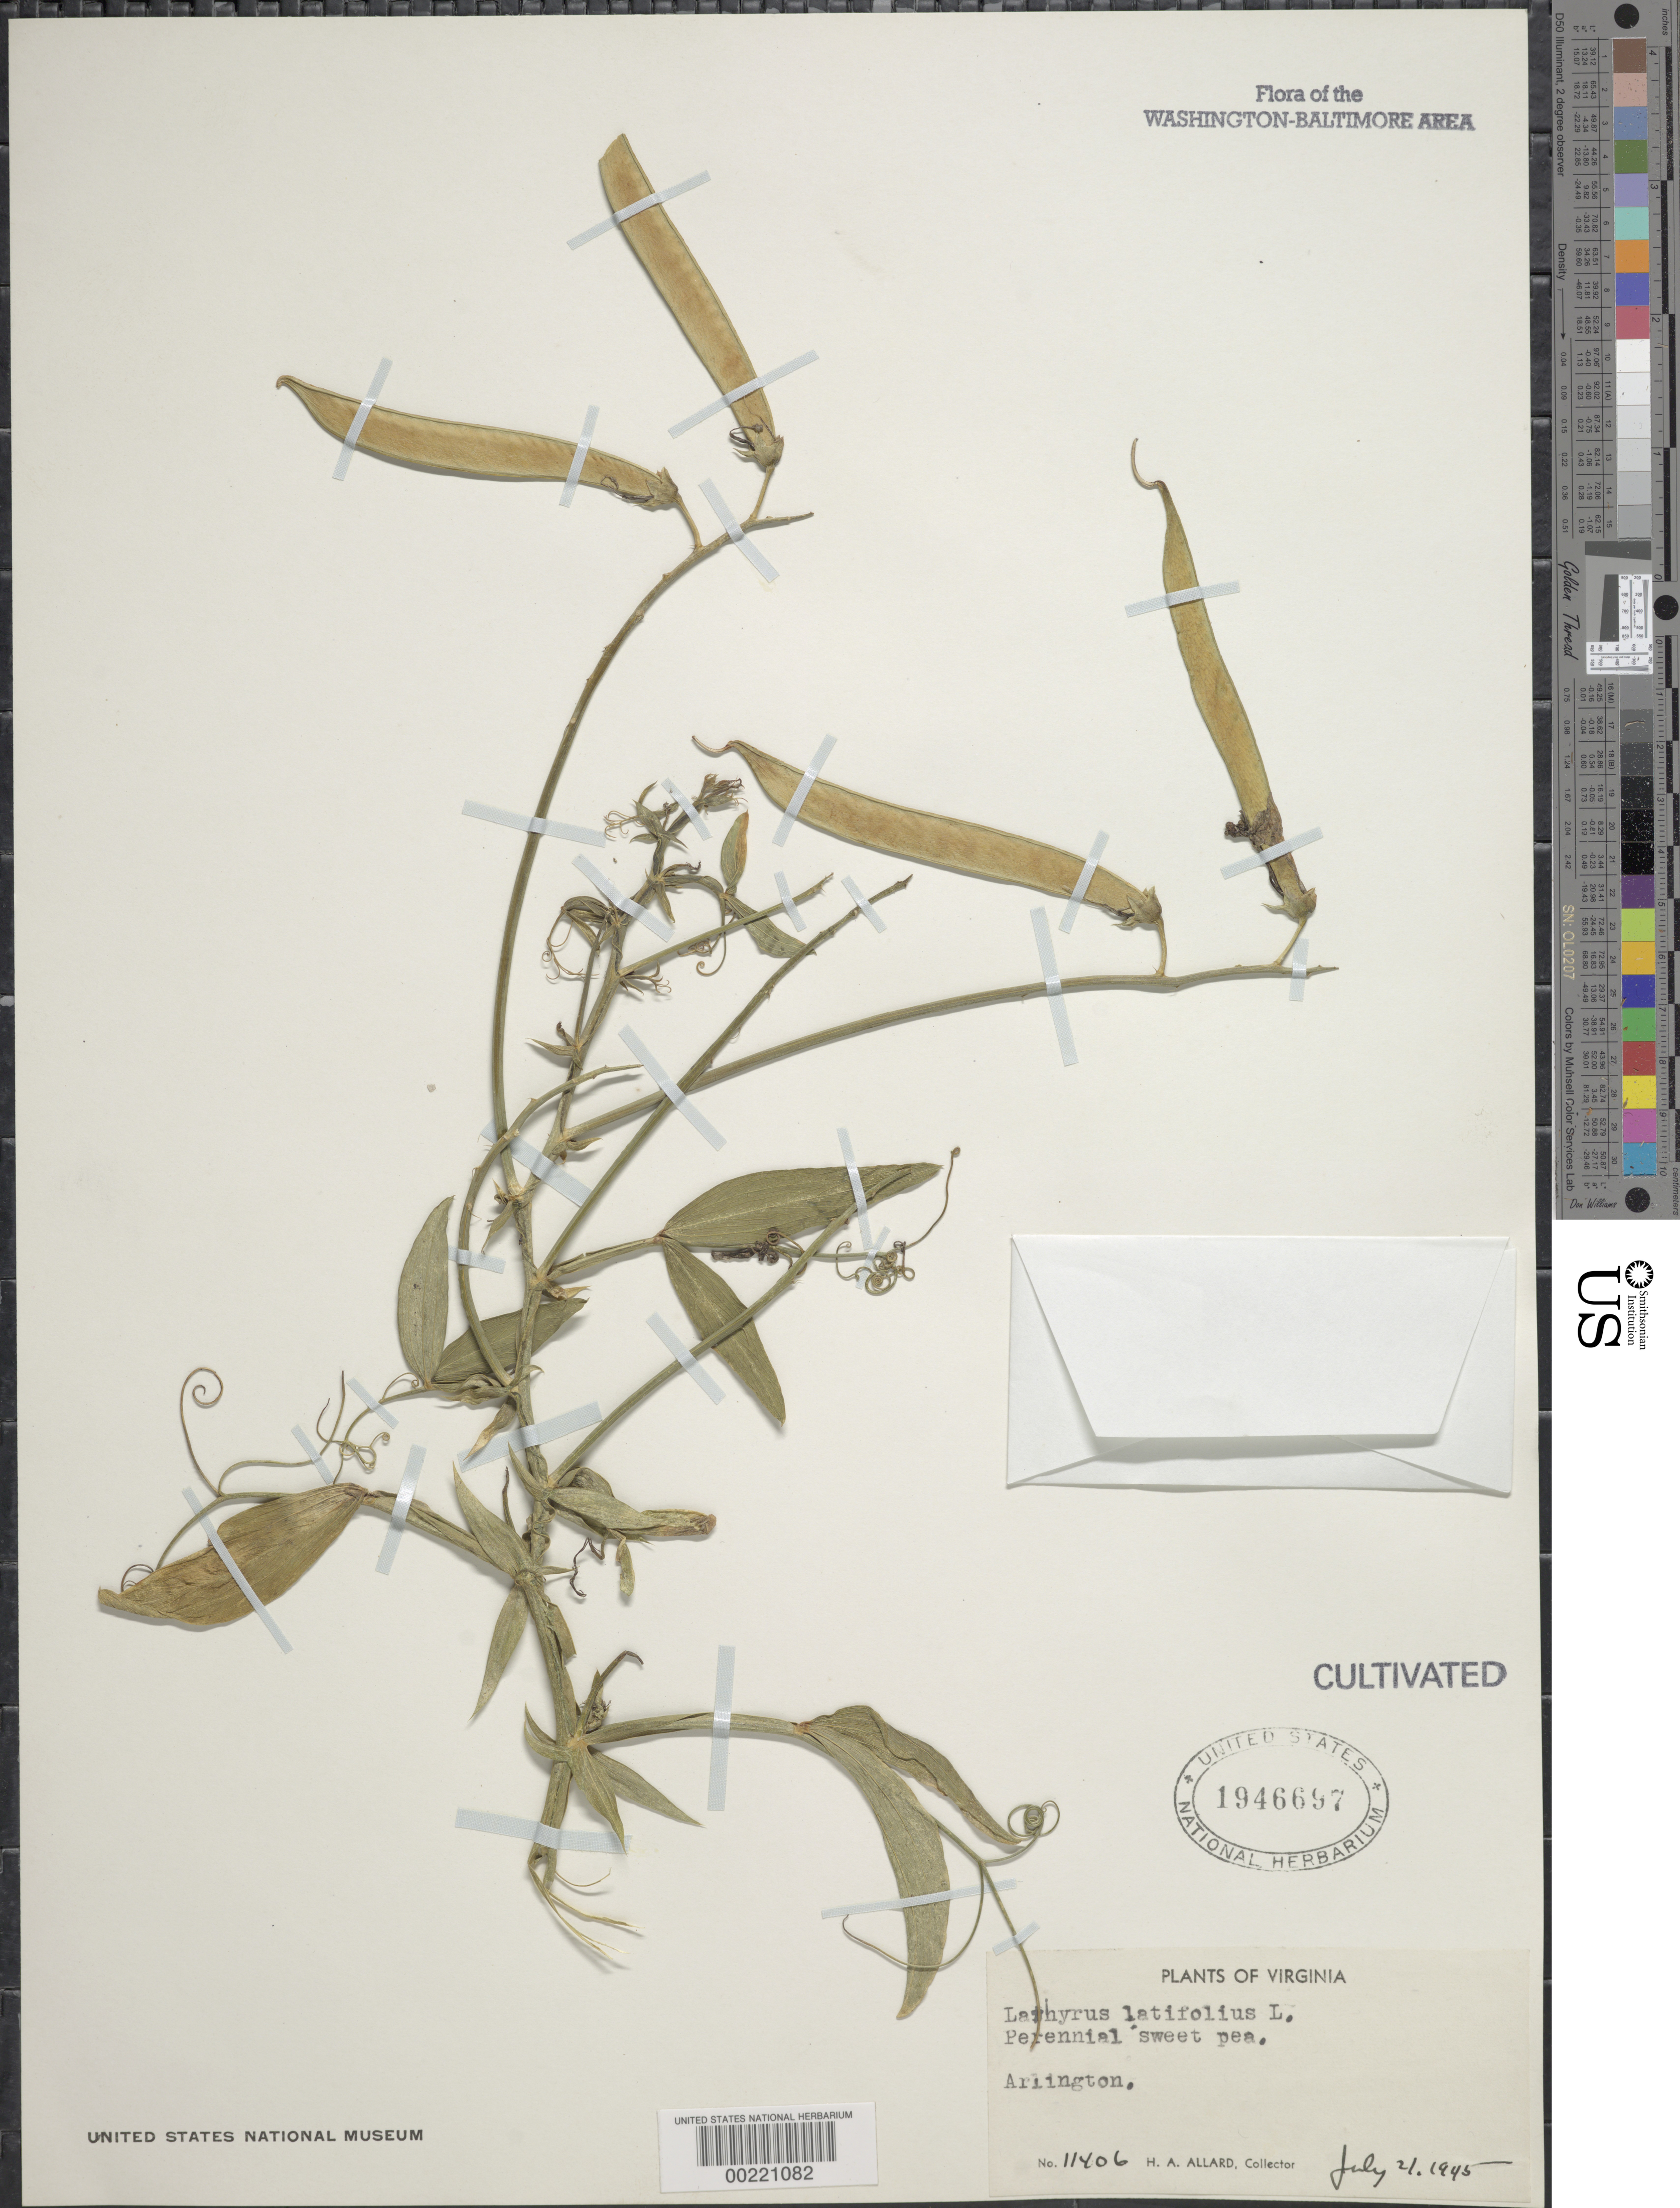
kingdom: Plantae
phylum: Tracheophyta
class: Magnoliopsida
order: Fabales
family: Fabaceae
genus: Lathyrus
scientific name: Lathyrus latifolius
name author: L.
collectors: H. A. Allard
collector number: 11406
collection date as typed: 21 Jul 1945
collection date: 1945-07-21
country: United States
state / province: Virginia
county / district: Arlington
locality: Arlington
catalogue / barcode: US 1946697